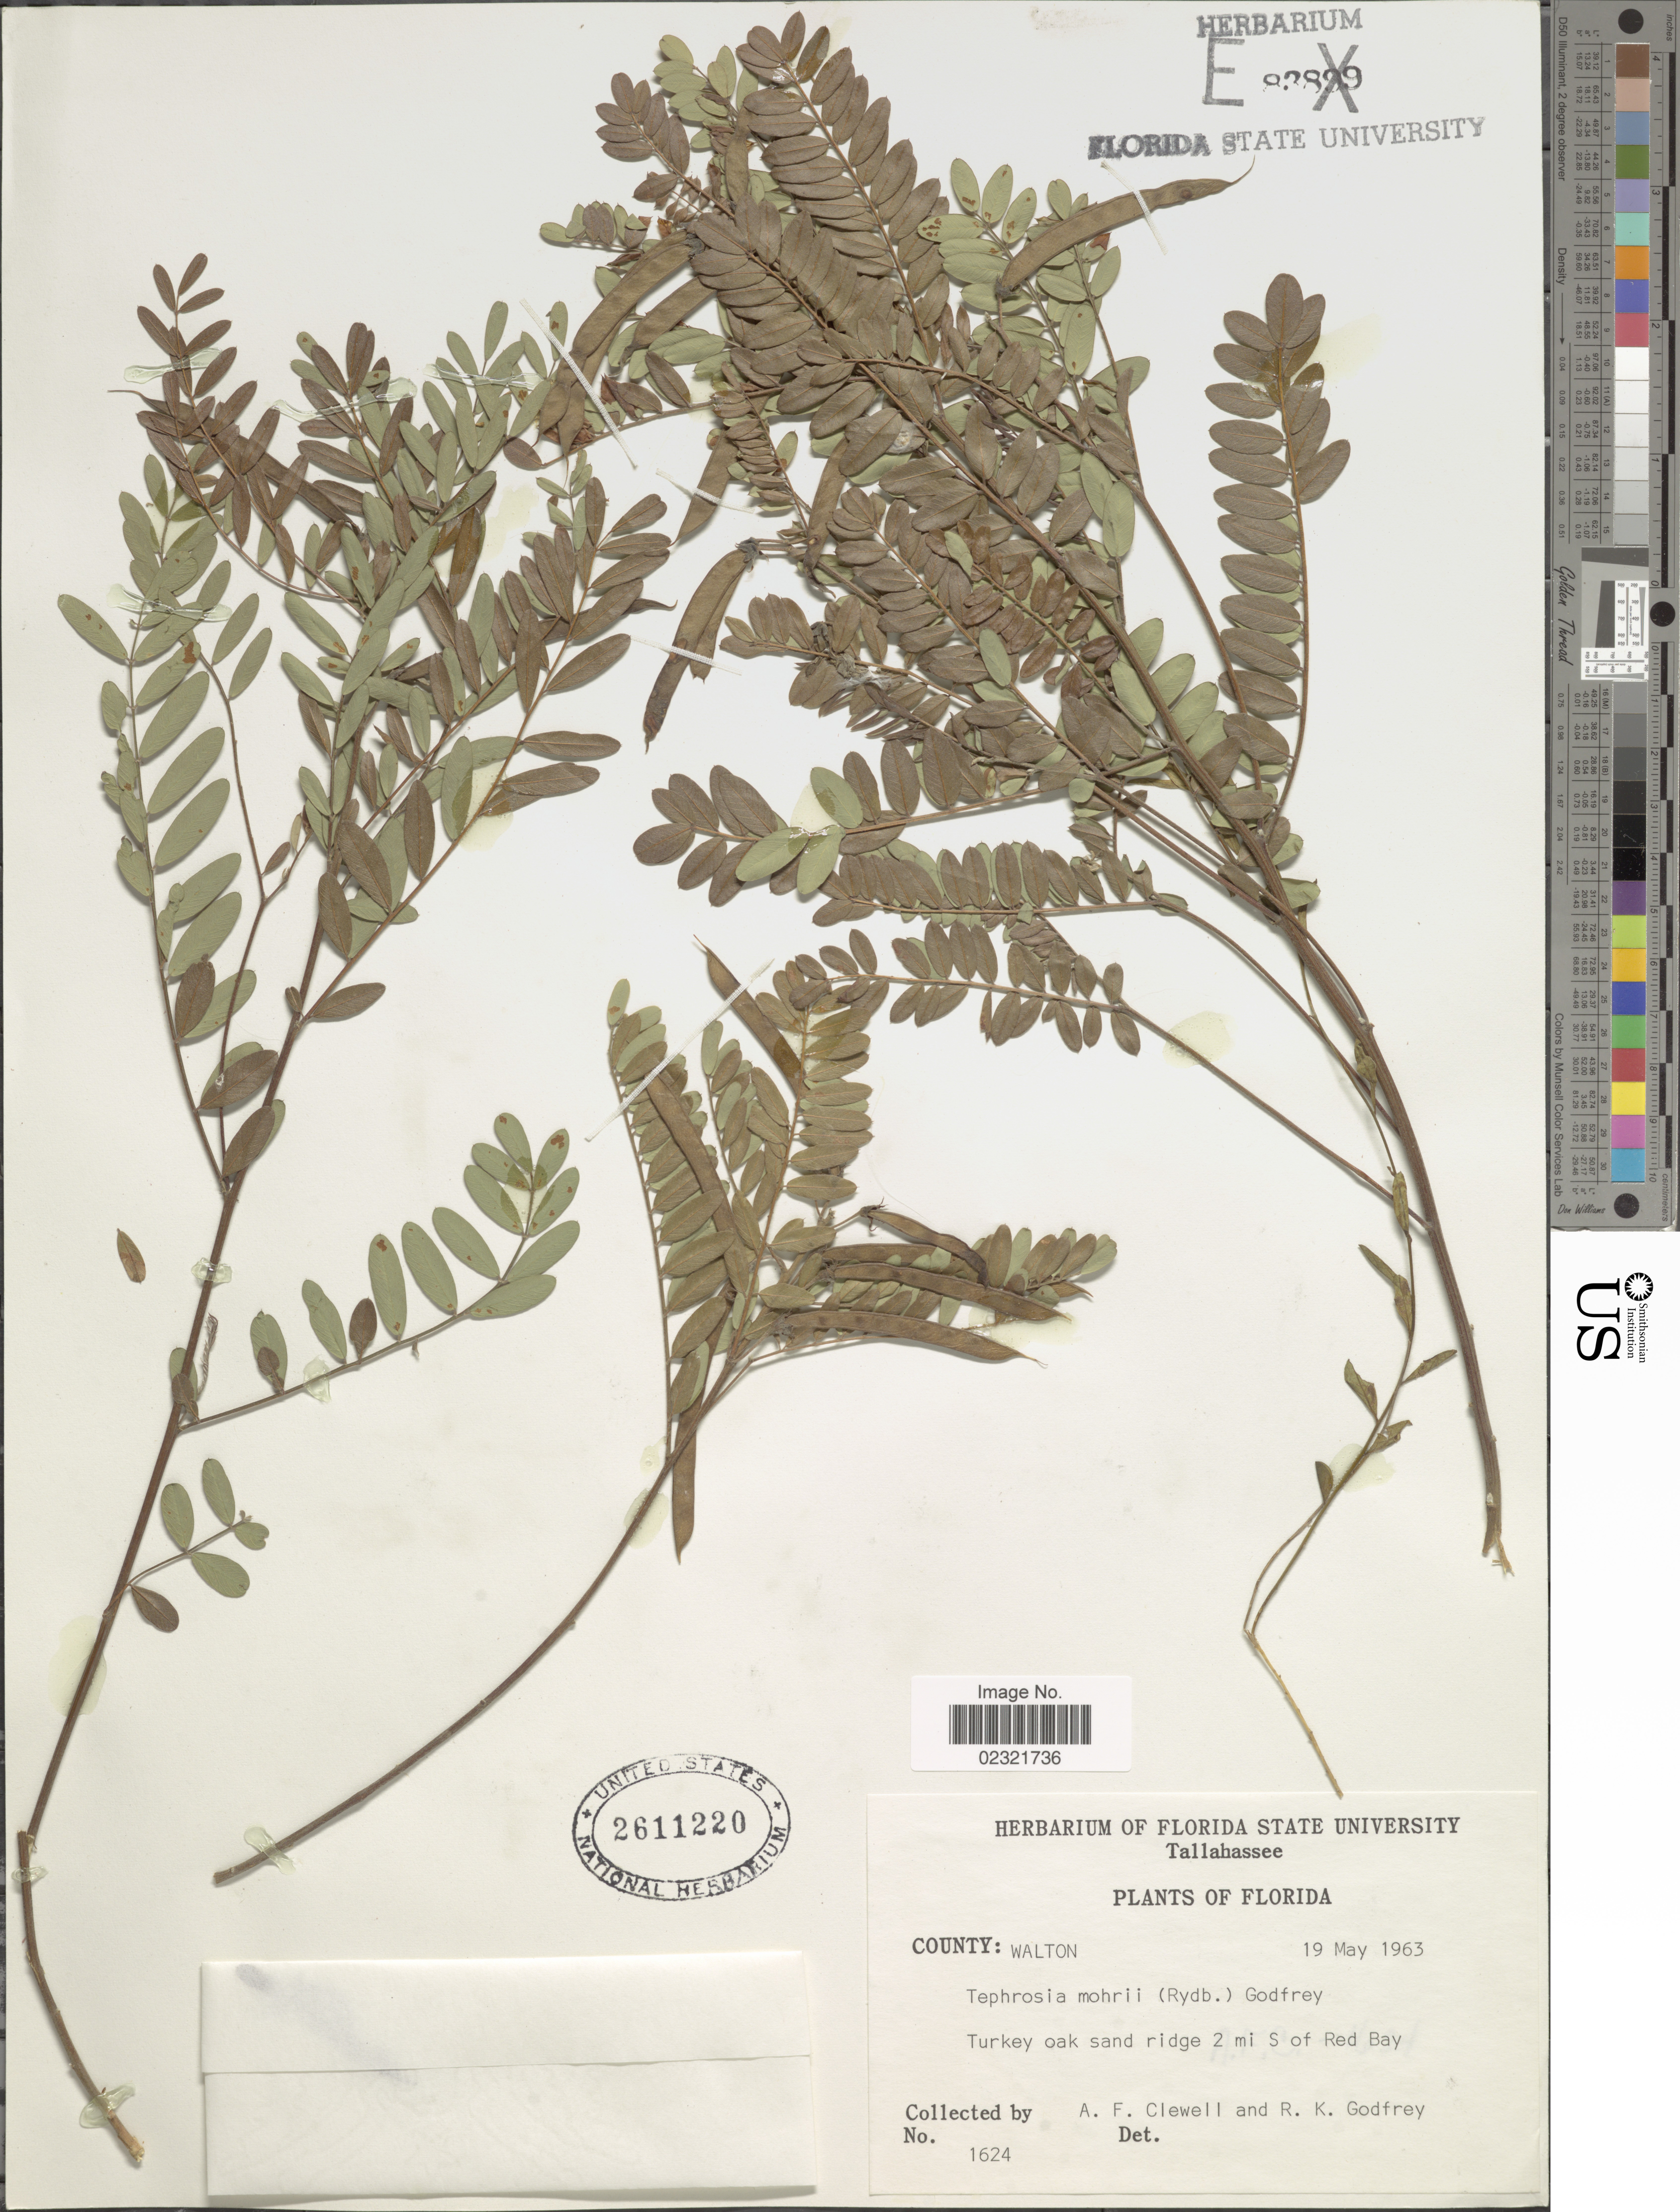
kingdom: Plantae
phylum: Tracheophyta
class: Magnoliopsida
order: Fabales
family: Fabaceae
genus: Tephrosia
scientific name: Tephrosia mohrii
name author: (Rydb.) R.K. Godfrey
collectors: A. Clewell & R. K. Godfrey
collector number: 1624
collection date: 1963-05-19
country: United States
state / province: Florida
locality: Walton, Turkey oak sand ridge 2 mi S of Red Bay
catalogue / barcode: US 2611220